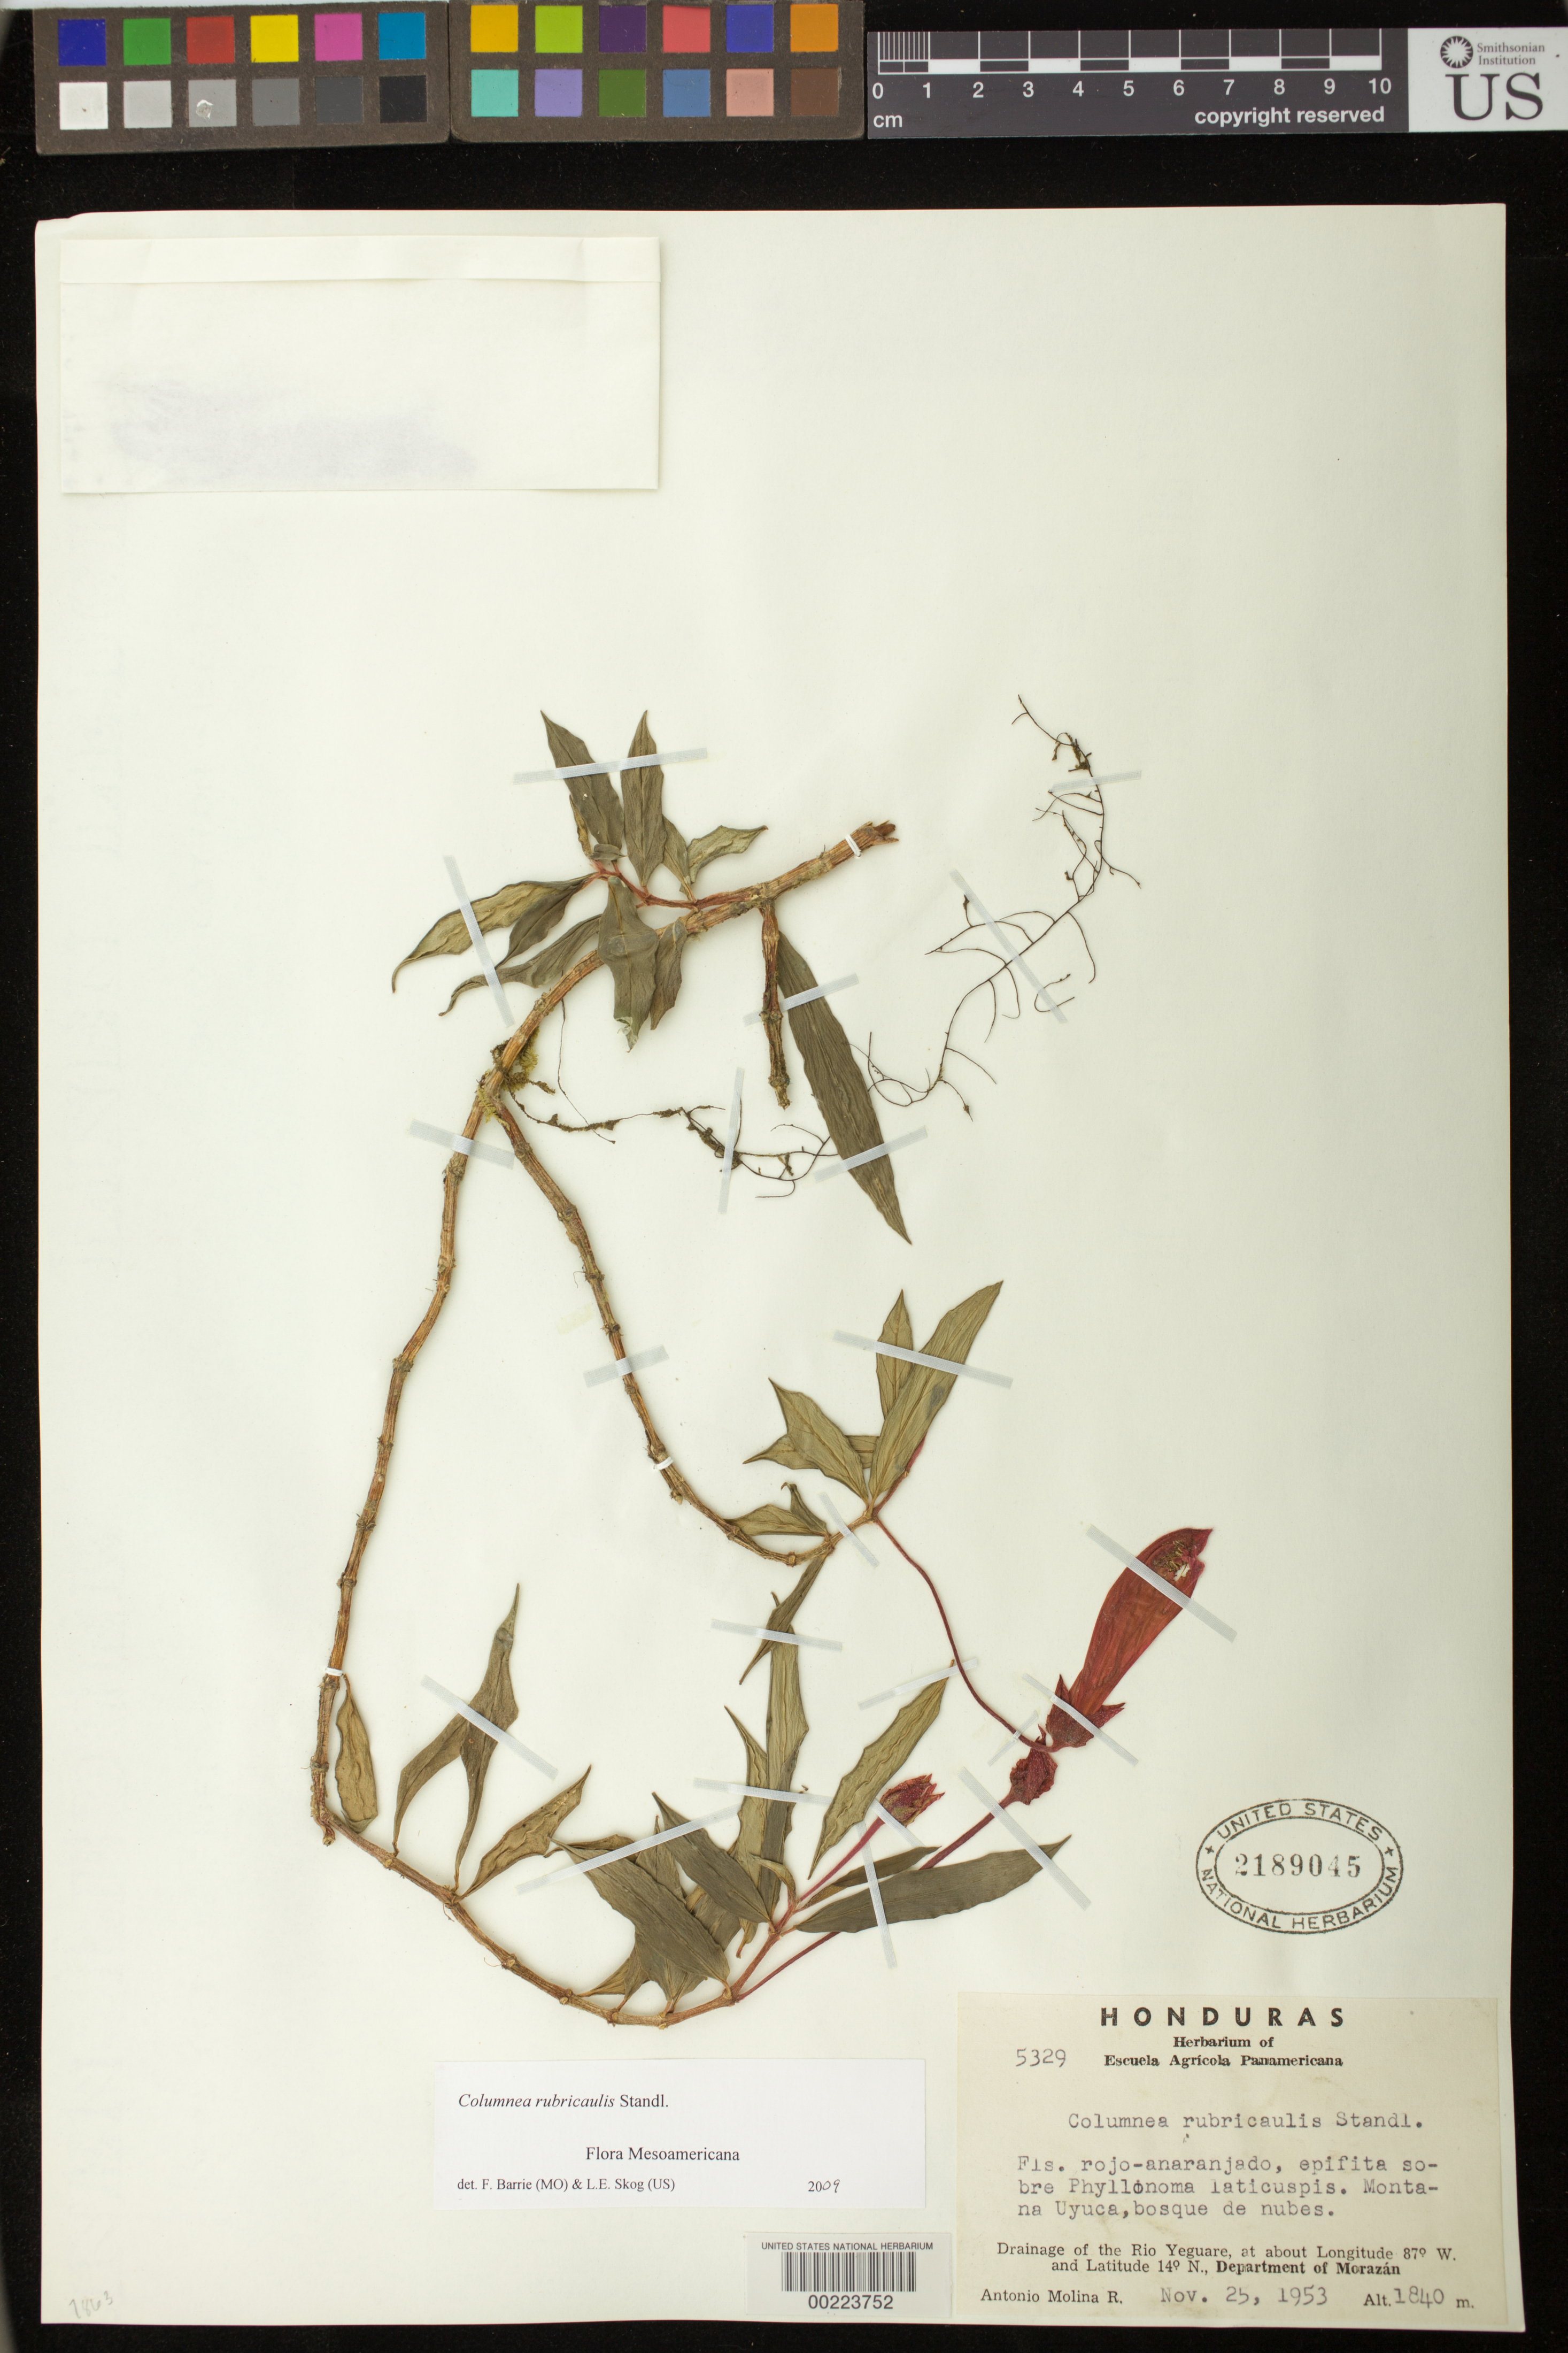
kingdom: Plantae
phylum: Tracheophyta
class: Magnoliopsida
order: Lamiales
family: Gesneriaceae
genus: Columnea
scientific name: Columnea rubricaulis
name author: Standl.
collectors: A. Molina R.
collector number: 5329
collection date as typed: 25 Nov 1953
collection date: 1953-11-25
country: Honduras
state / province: Fco. Morazán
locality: Drainage of the Rio Yeguare, Montana Uyuca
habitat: Cloud forest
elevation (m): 1840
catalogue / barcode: US 2189045